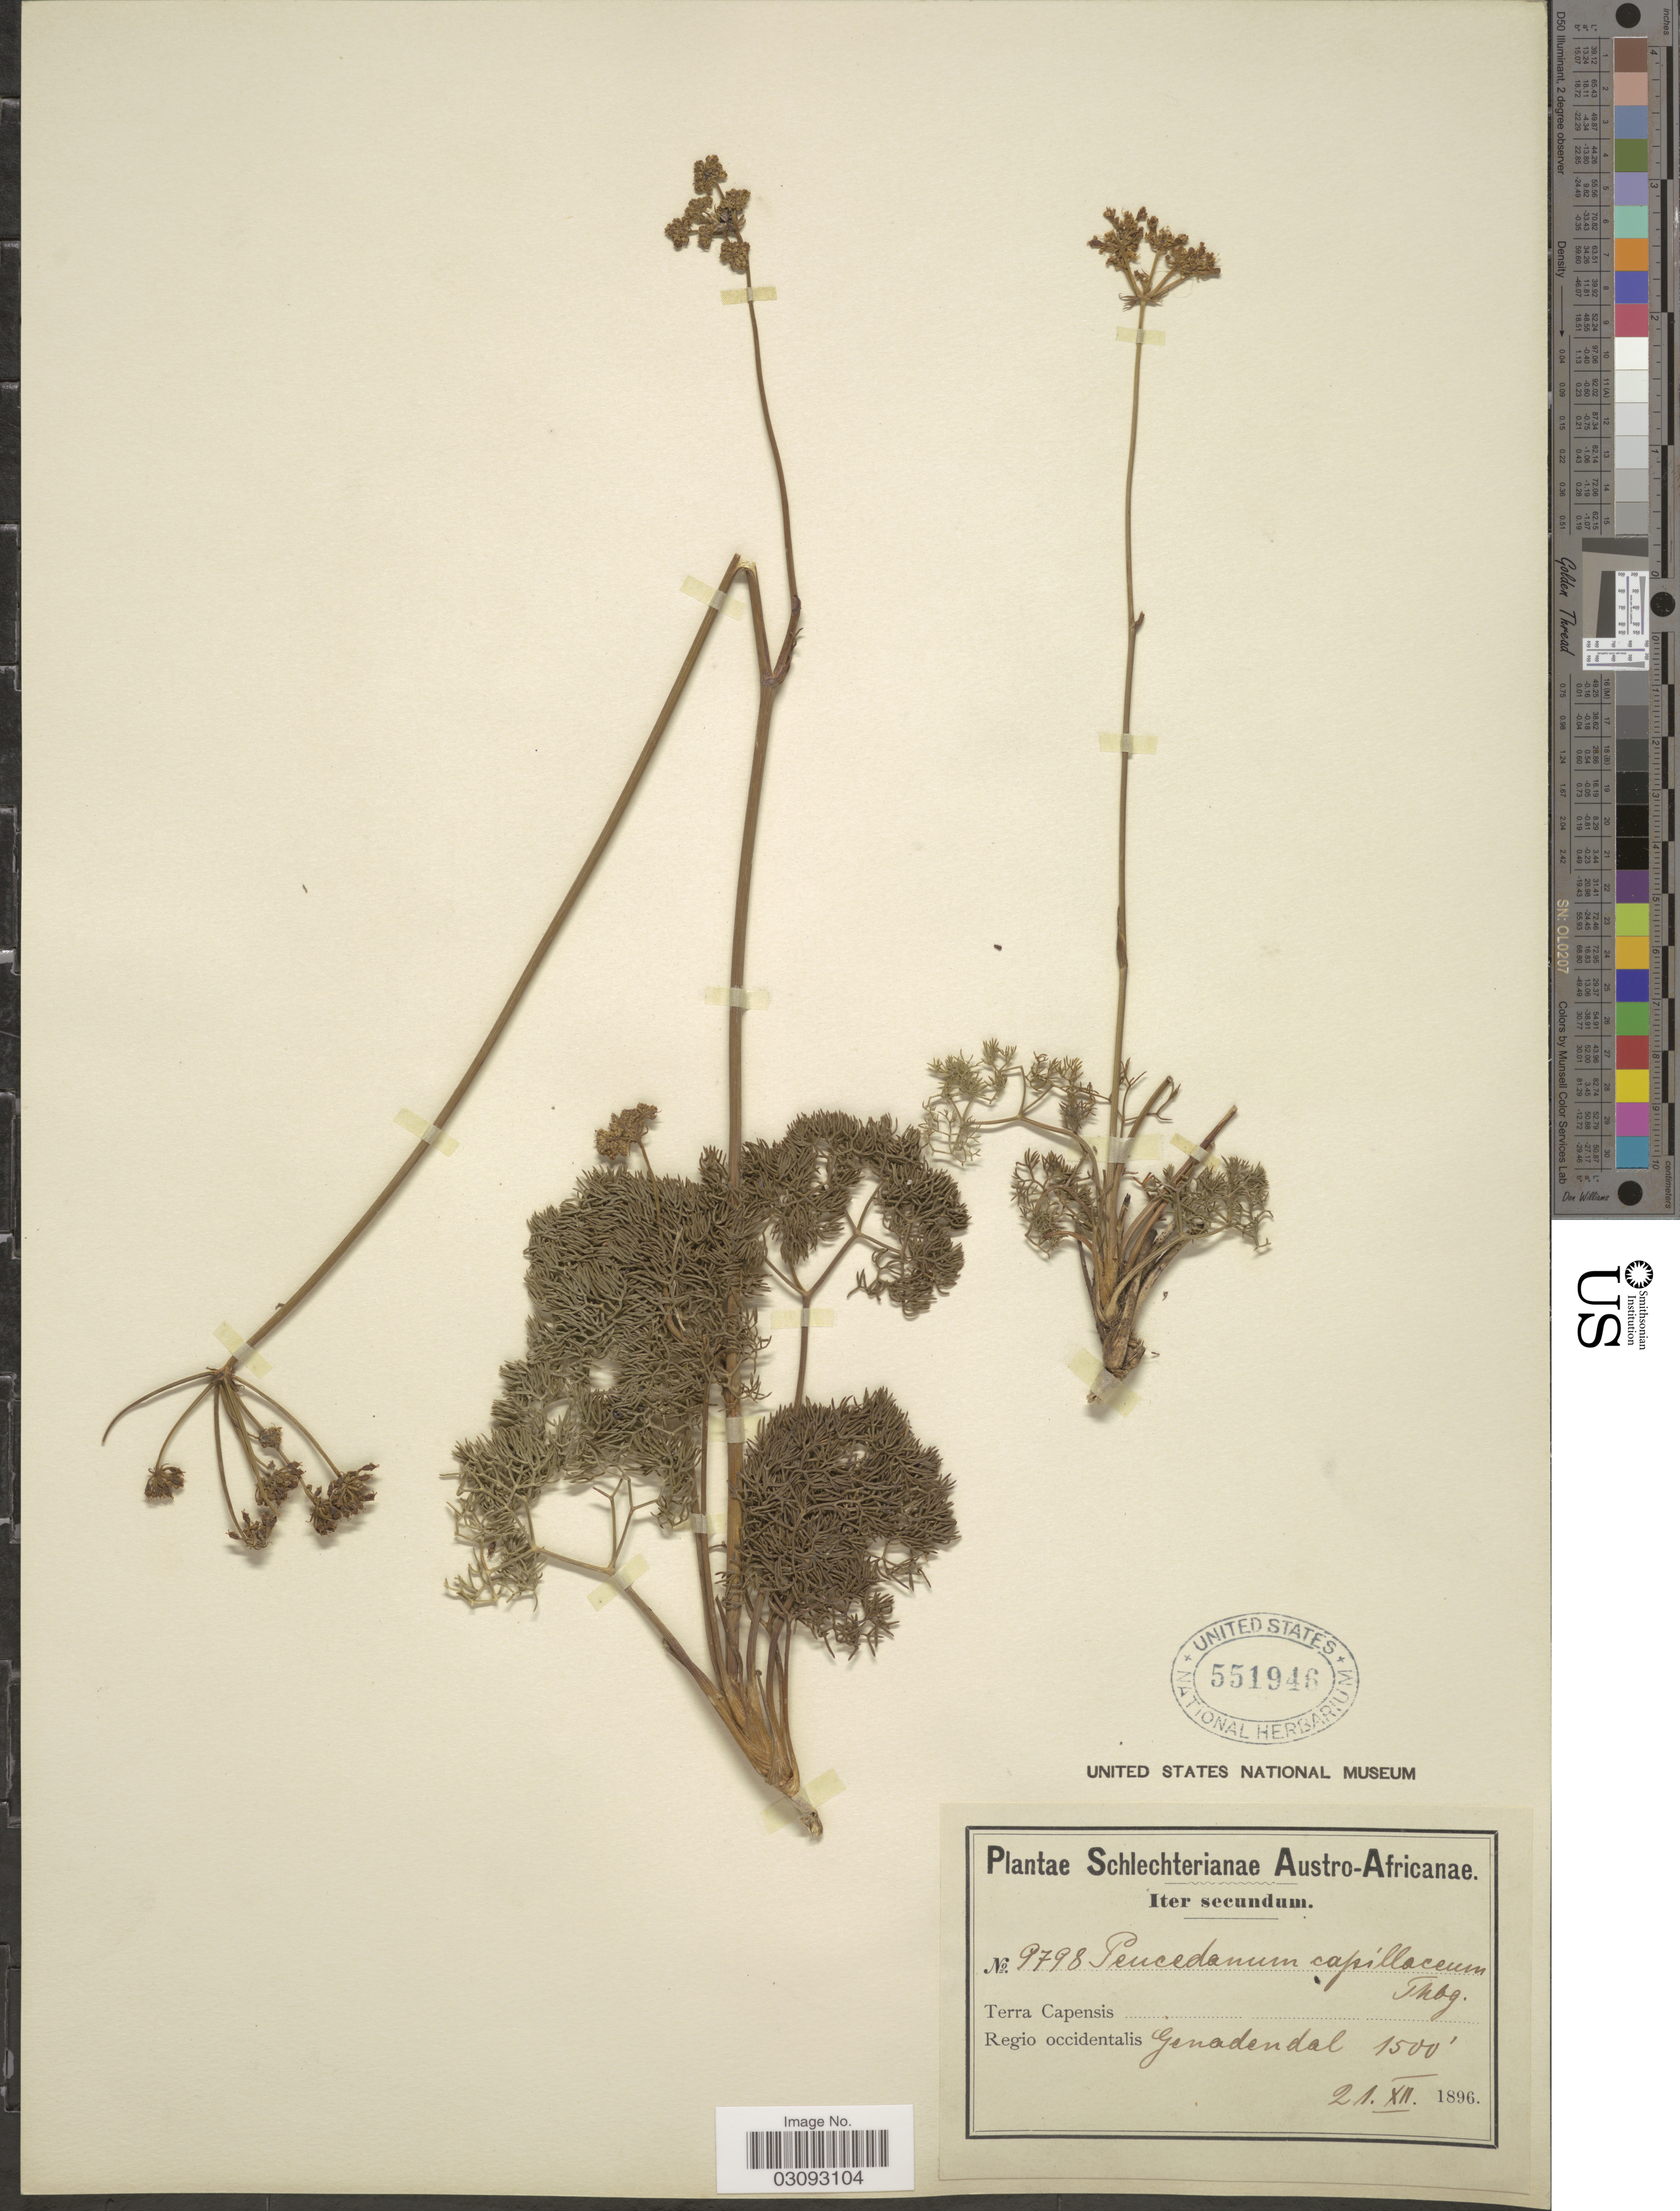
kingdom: Plantae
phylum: Tracheophyta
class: Magnoliopsida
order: Apiales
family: Apiaceae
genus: Peucedanum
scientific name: Peucedanum capillaceum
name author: Thunb.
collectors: Schlechter, --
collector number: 9798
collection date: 1896-12-21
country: South Africa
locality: Austro-Africanae. Terra Capensis. Regio occidentalis. Genadendal.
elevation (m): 457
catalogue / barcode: US 551946